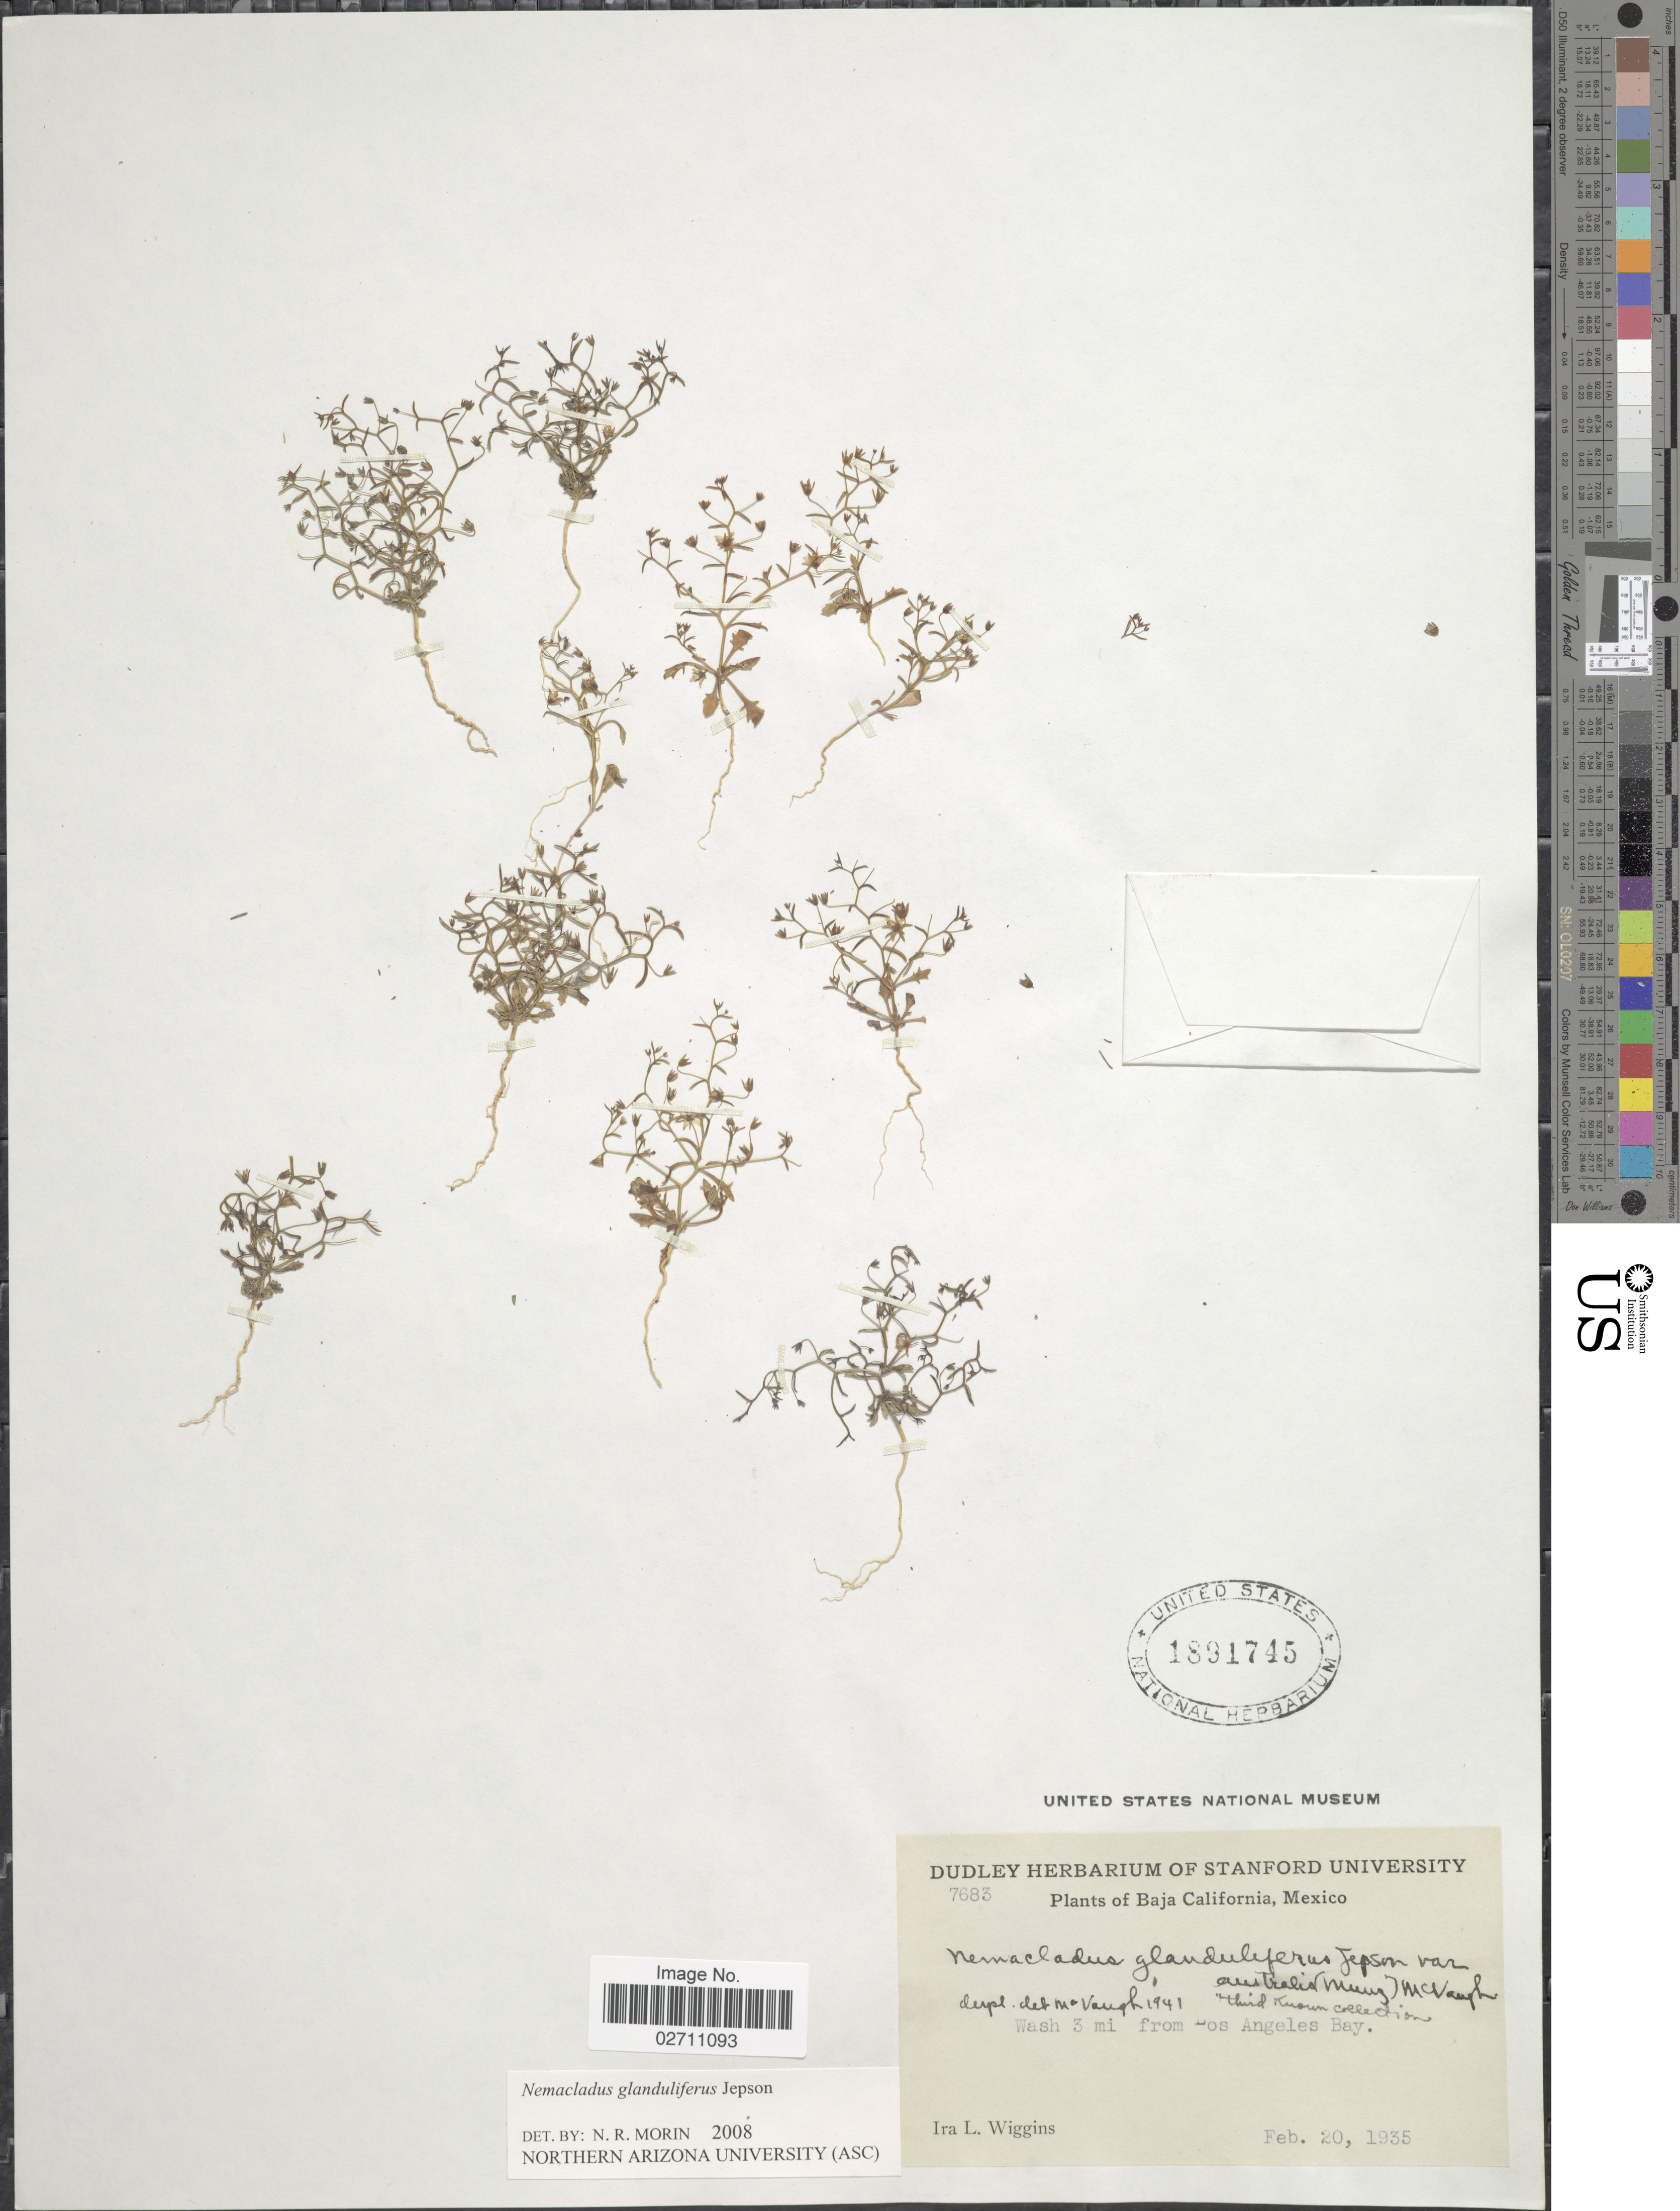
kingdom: Plantae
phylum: Tracheophyta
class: Magnoliopsida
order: Asterales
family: Campanulaceae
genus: Nemacladus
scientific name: Nemacladus glanduliferus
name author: Jeps.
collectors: I. L. Wiggins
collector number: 7683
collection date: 1935-02-20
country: Mexico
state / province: Baja California Norte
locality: Baja California, Mexico, Wash 3 mi from Los Angeles Bay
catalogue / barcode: US 1891745